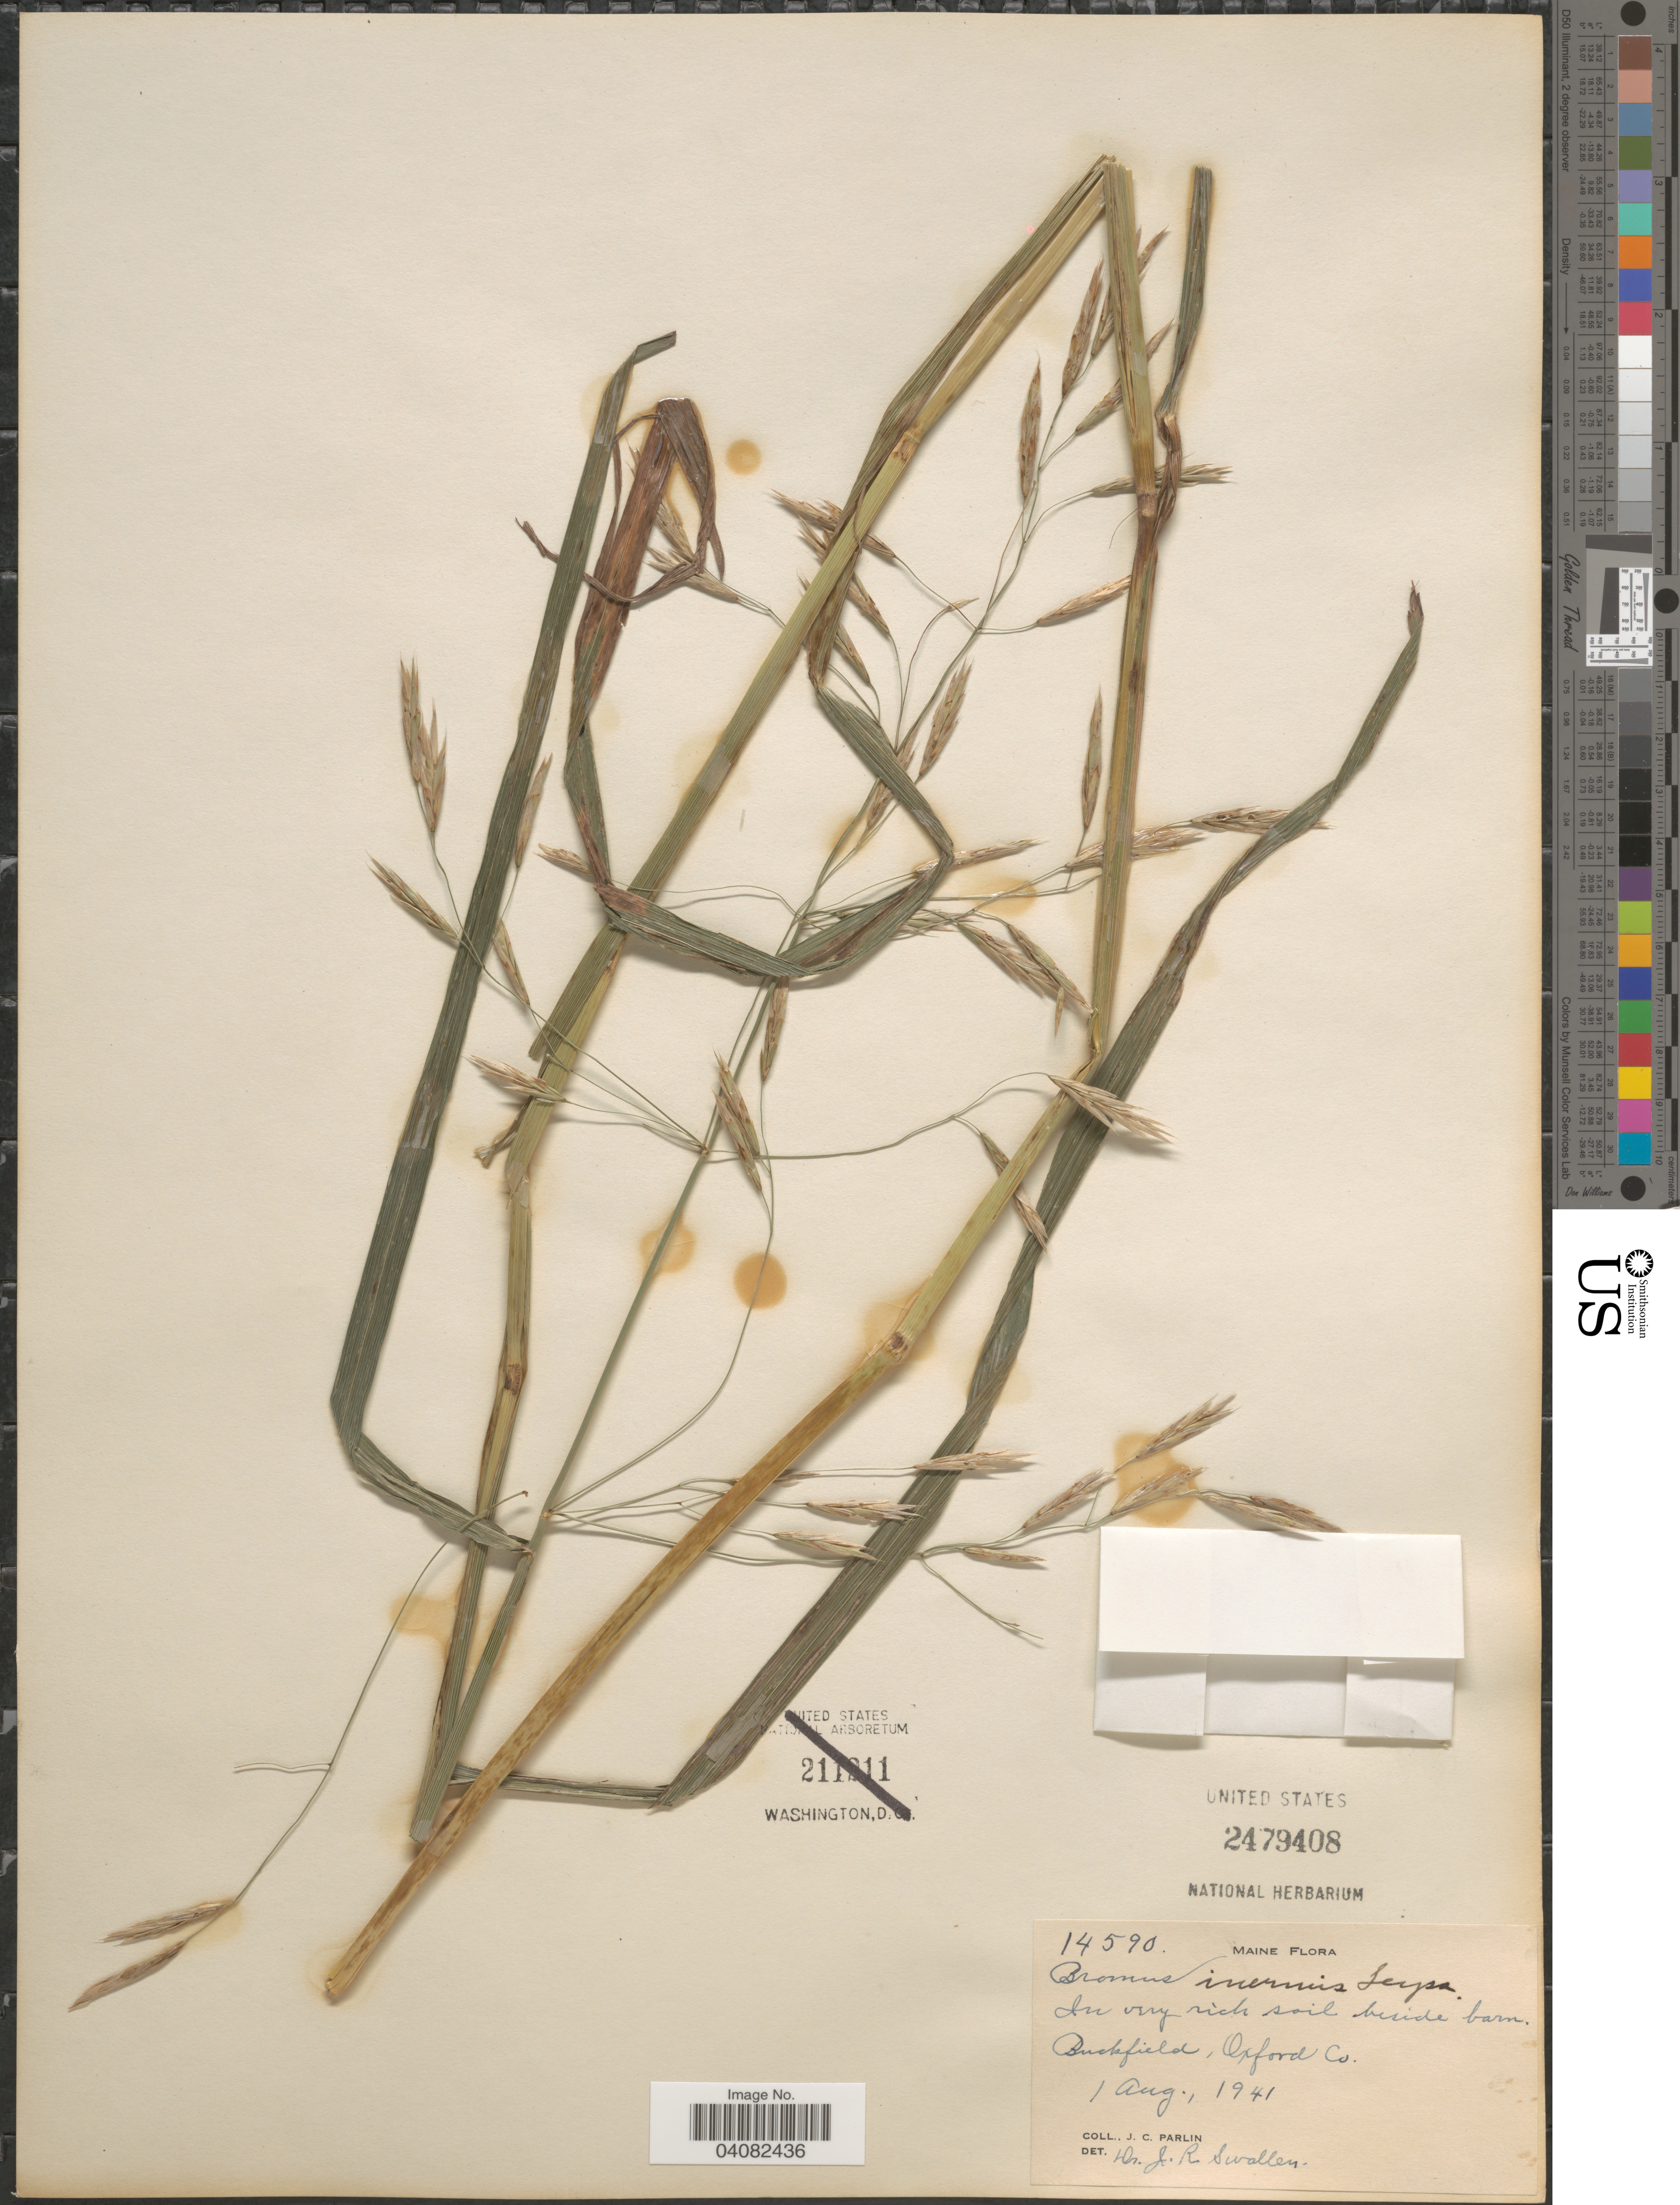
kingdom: Plantae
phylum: Tracheophyta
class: Liliopsida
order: Poales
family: Poaceae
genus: Bromus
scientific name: Bromus inermis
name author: Leyss.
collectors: J. Parlin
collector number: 14590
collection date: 1941-08-01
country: United States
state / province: Maine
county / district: Franklin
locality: In very rich soil beside barn. Buckfield, Oxford Co.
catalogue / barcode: US 2479408